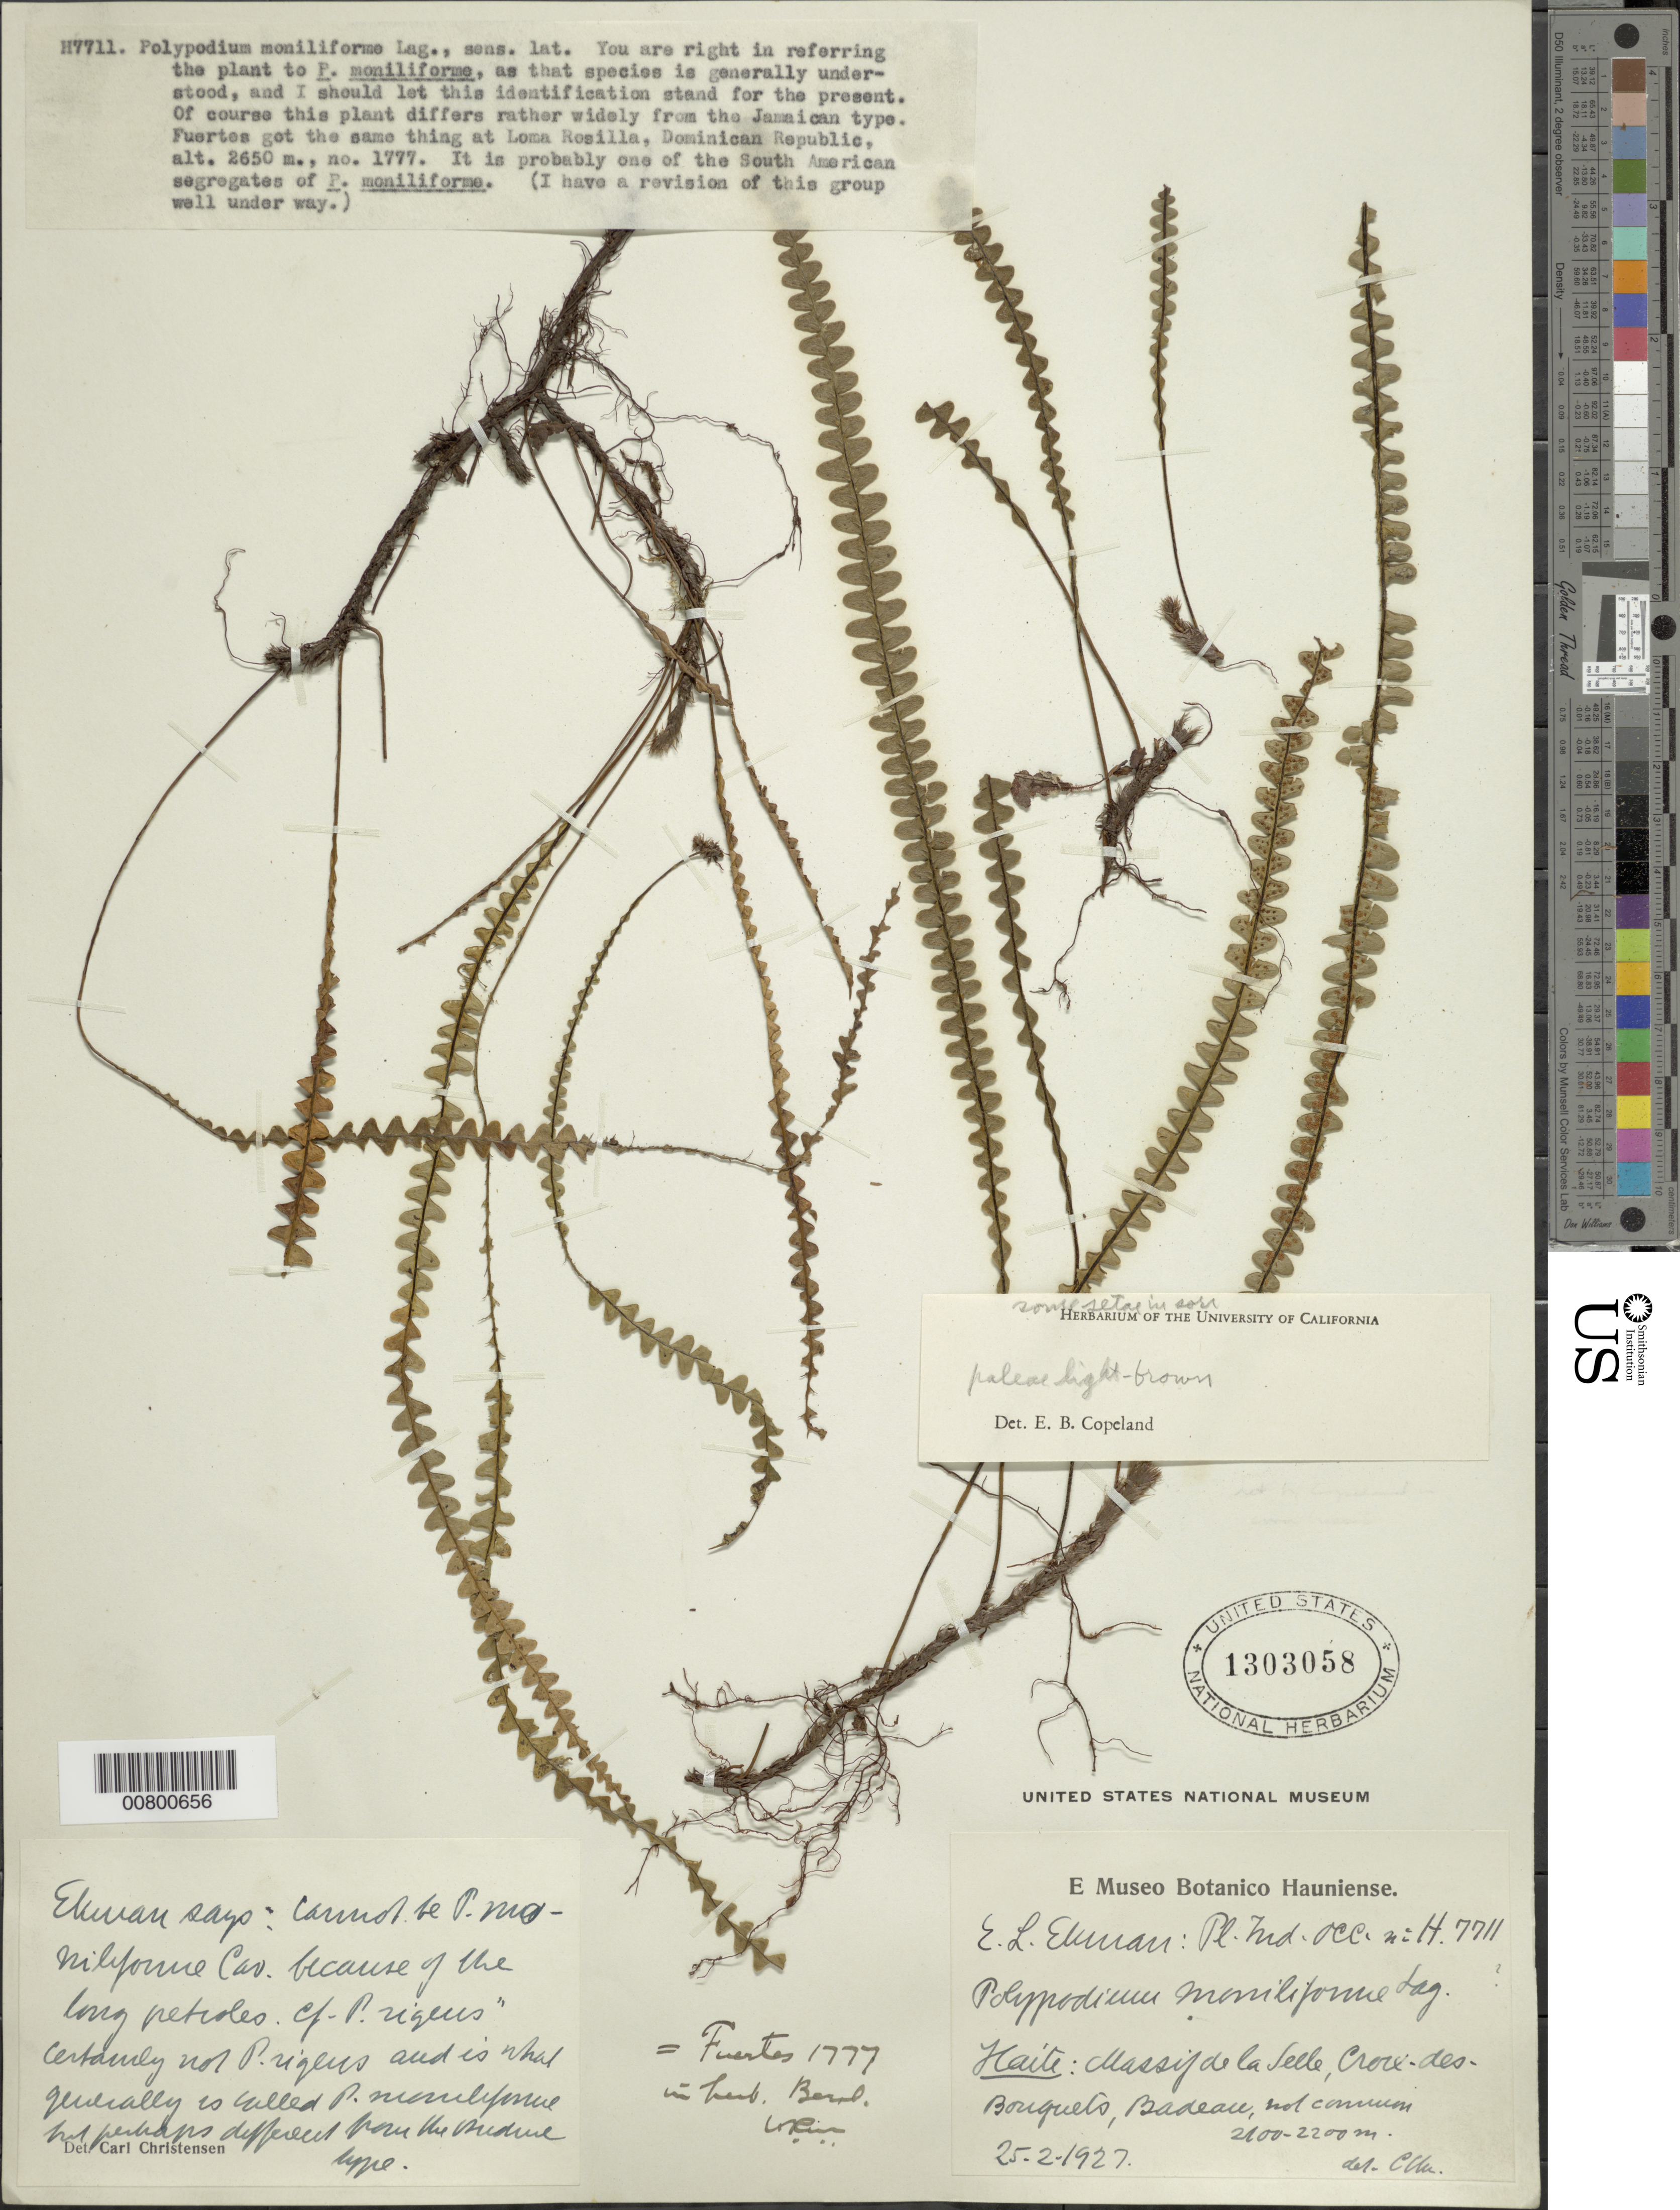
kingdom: Plantae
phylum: Tracheophyta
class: Polypodiopsida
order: Polypodiales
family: Polypodiaceae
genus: Melpomene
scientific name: Melpomene moniliformis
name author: (Lag. ex Sw.) A.R. Sm. & R.C. Moran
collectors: E. L. Ekman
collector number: H 7711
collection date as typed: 25 Feb 1927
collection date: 1927-02-25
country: Haiti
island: Hispaniola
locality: Massif de la Selle, Croix des Bouquets, Badeau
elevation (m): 2100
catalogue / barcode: US 1303058